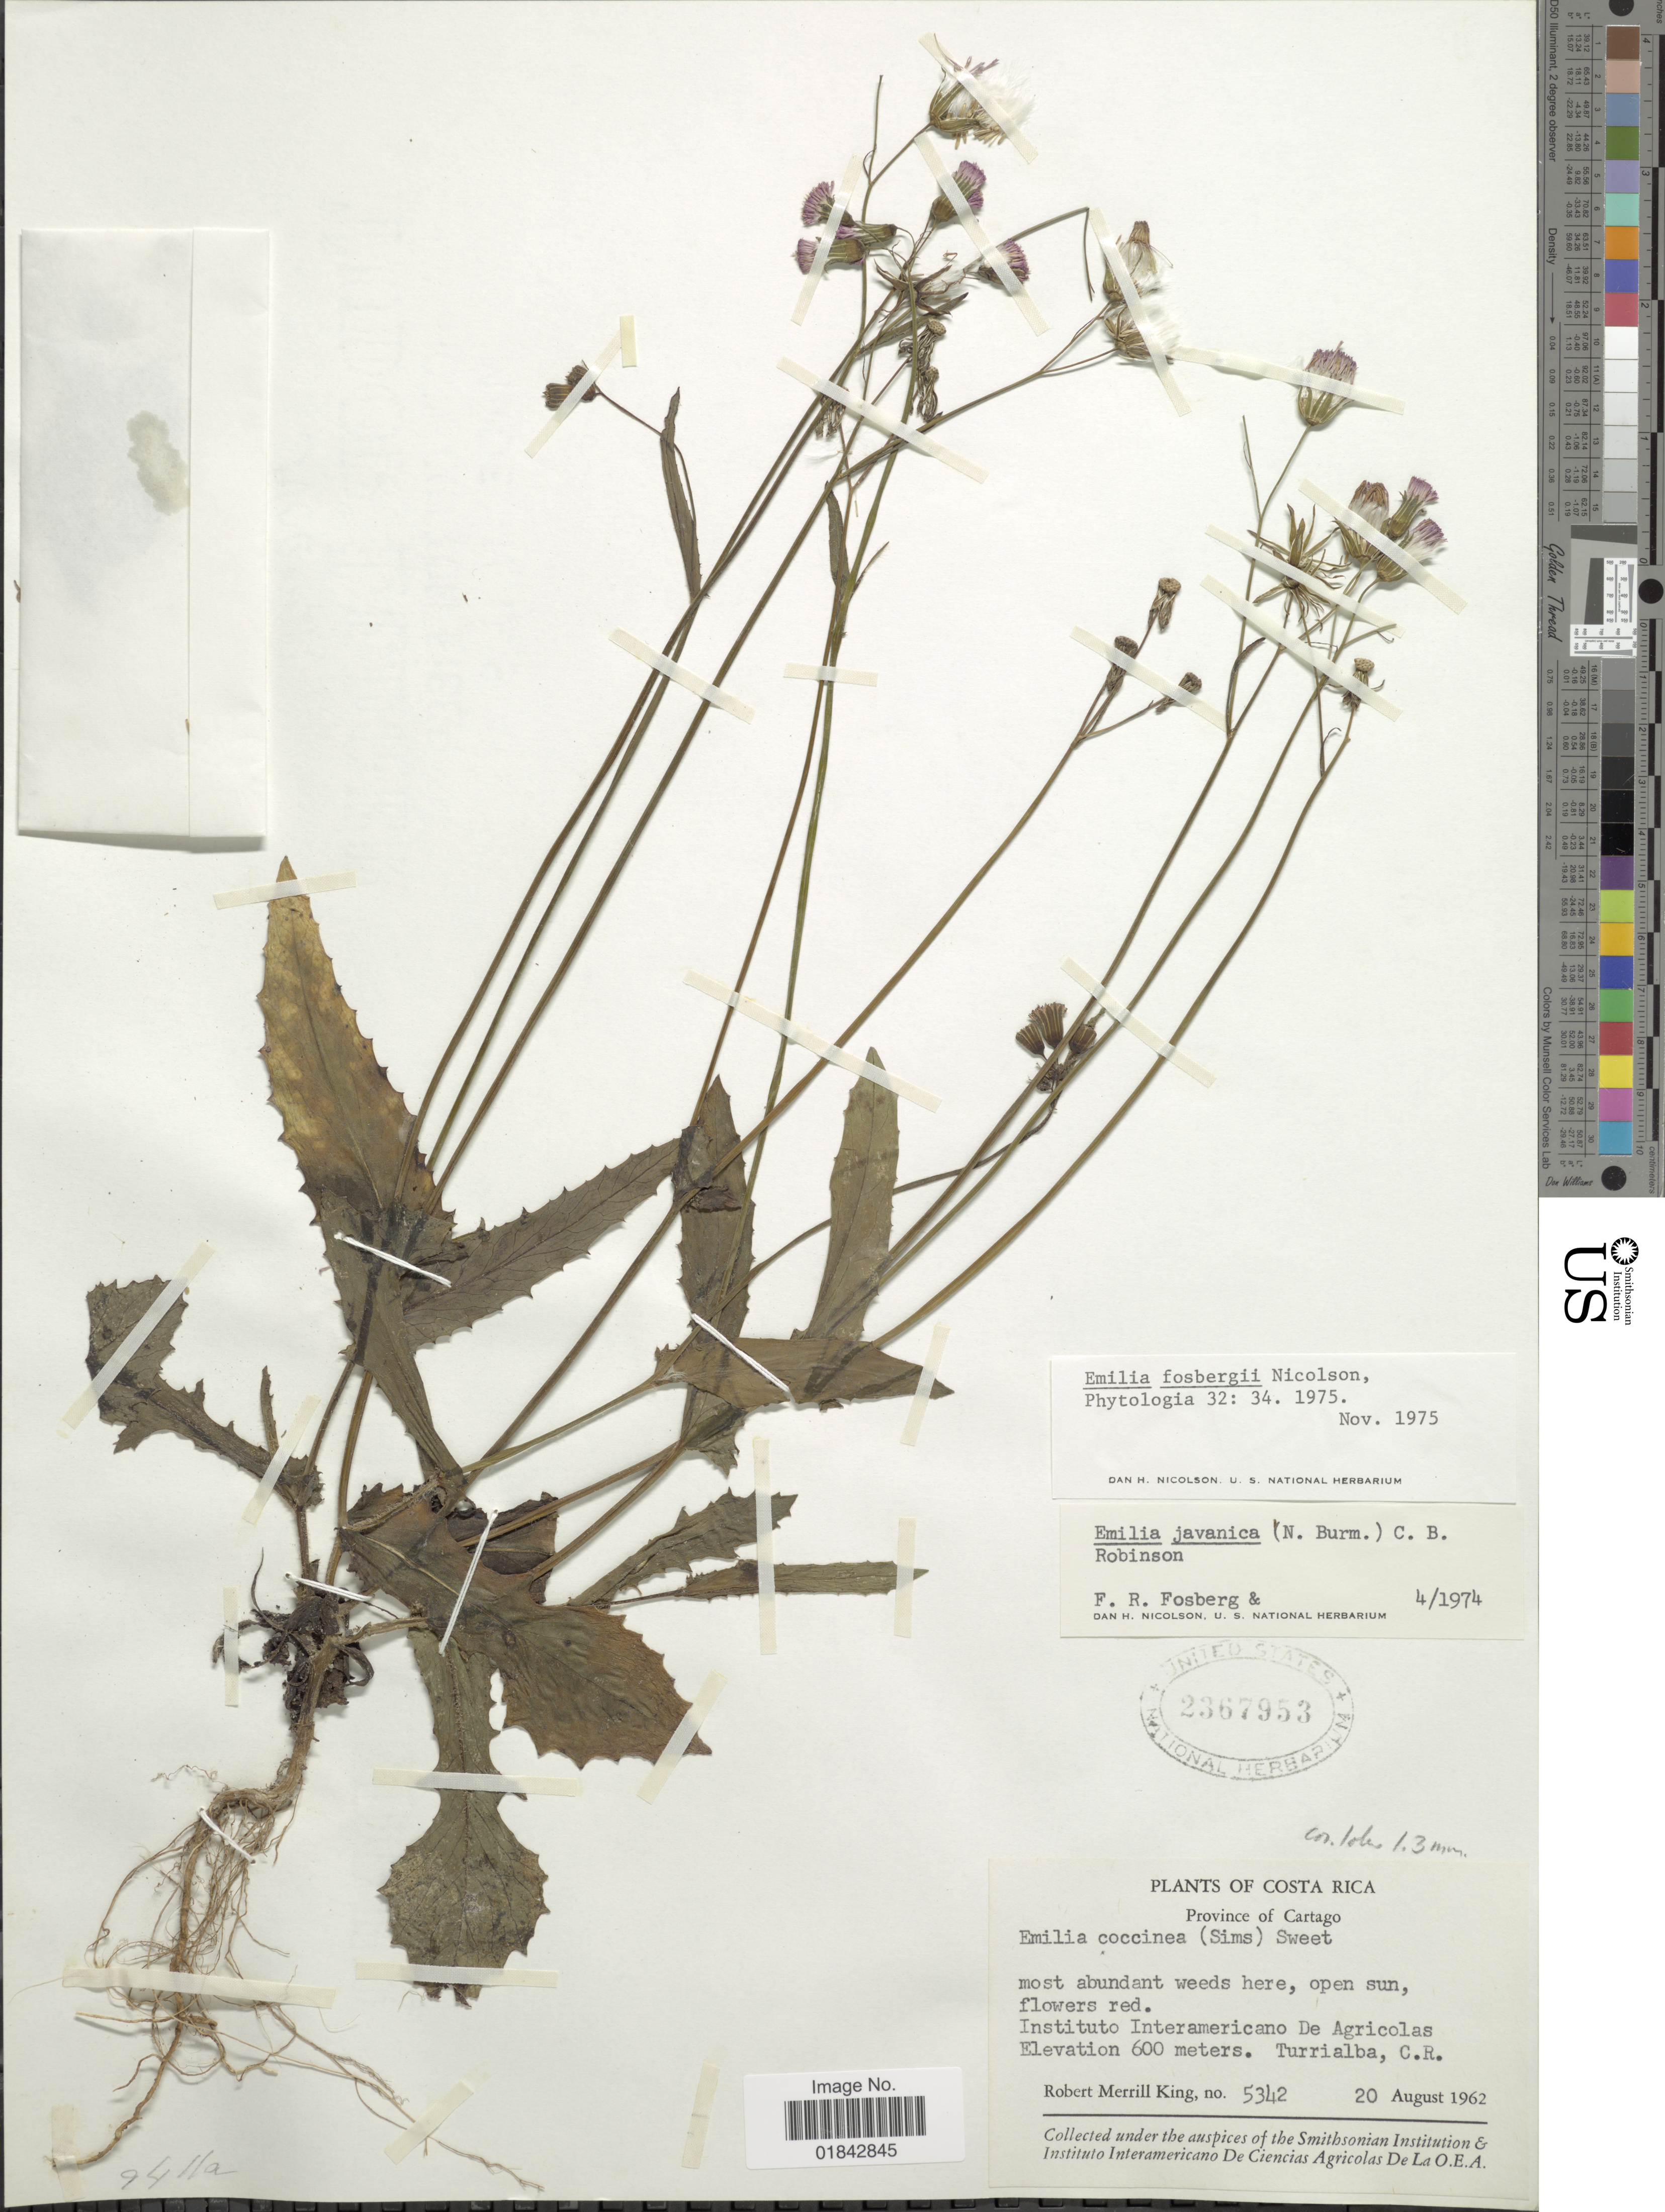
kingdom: Plantae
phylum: Tracheophyta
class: Magnoliopsida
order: Asterales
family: Asteraceae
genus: Emilia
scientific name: Emilia fosbergii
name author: Nicolson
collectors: R. M. King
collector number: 5342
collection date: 1962-08-20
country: Costa Rica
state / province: Cartago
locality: Instituto Interamericano De Agricolas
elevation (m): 600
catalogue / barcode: US 2367953